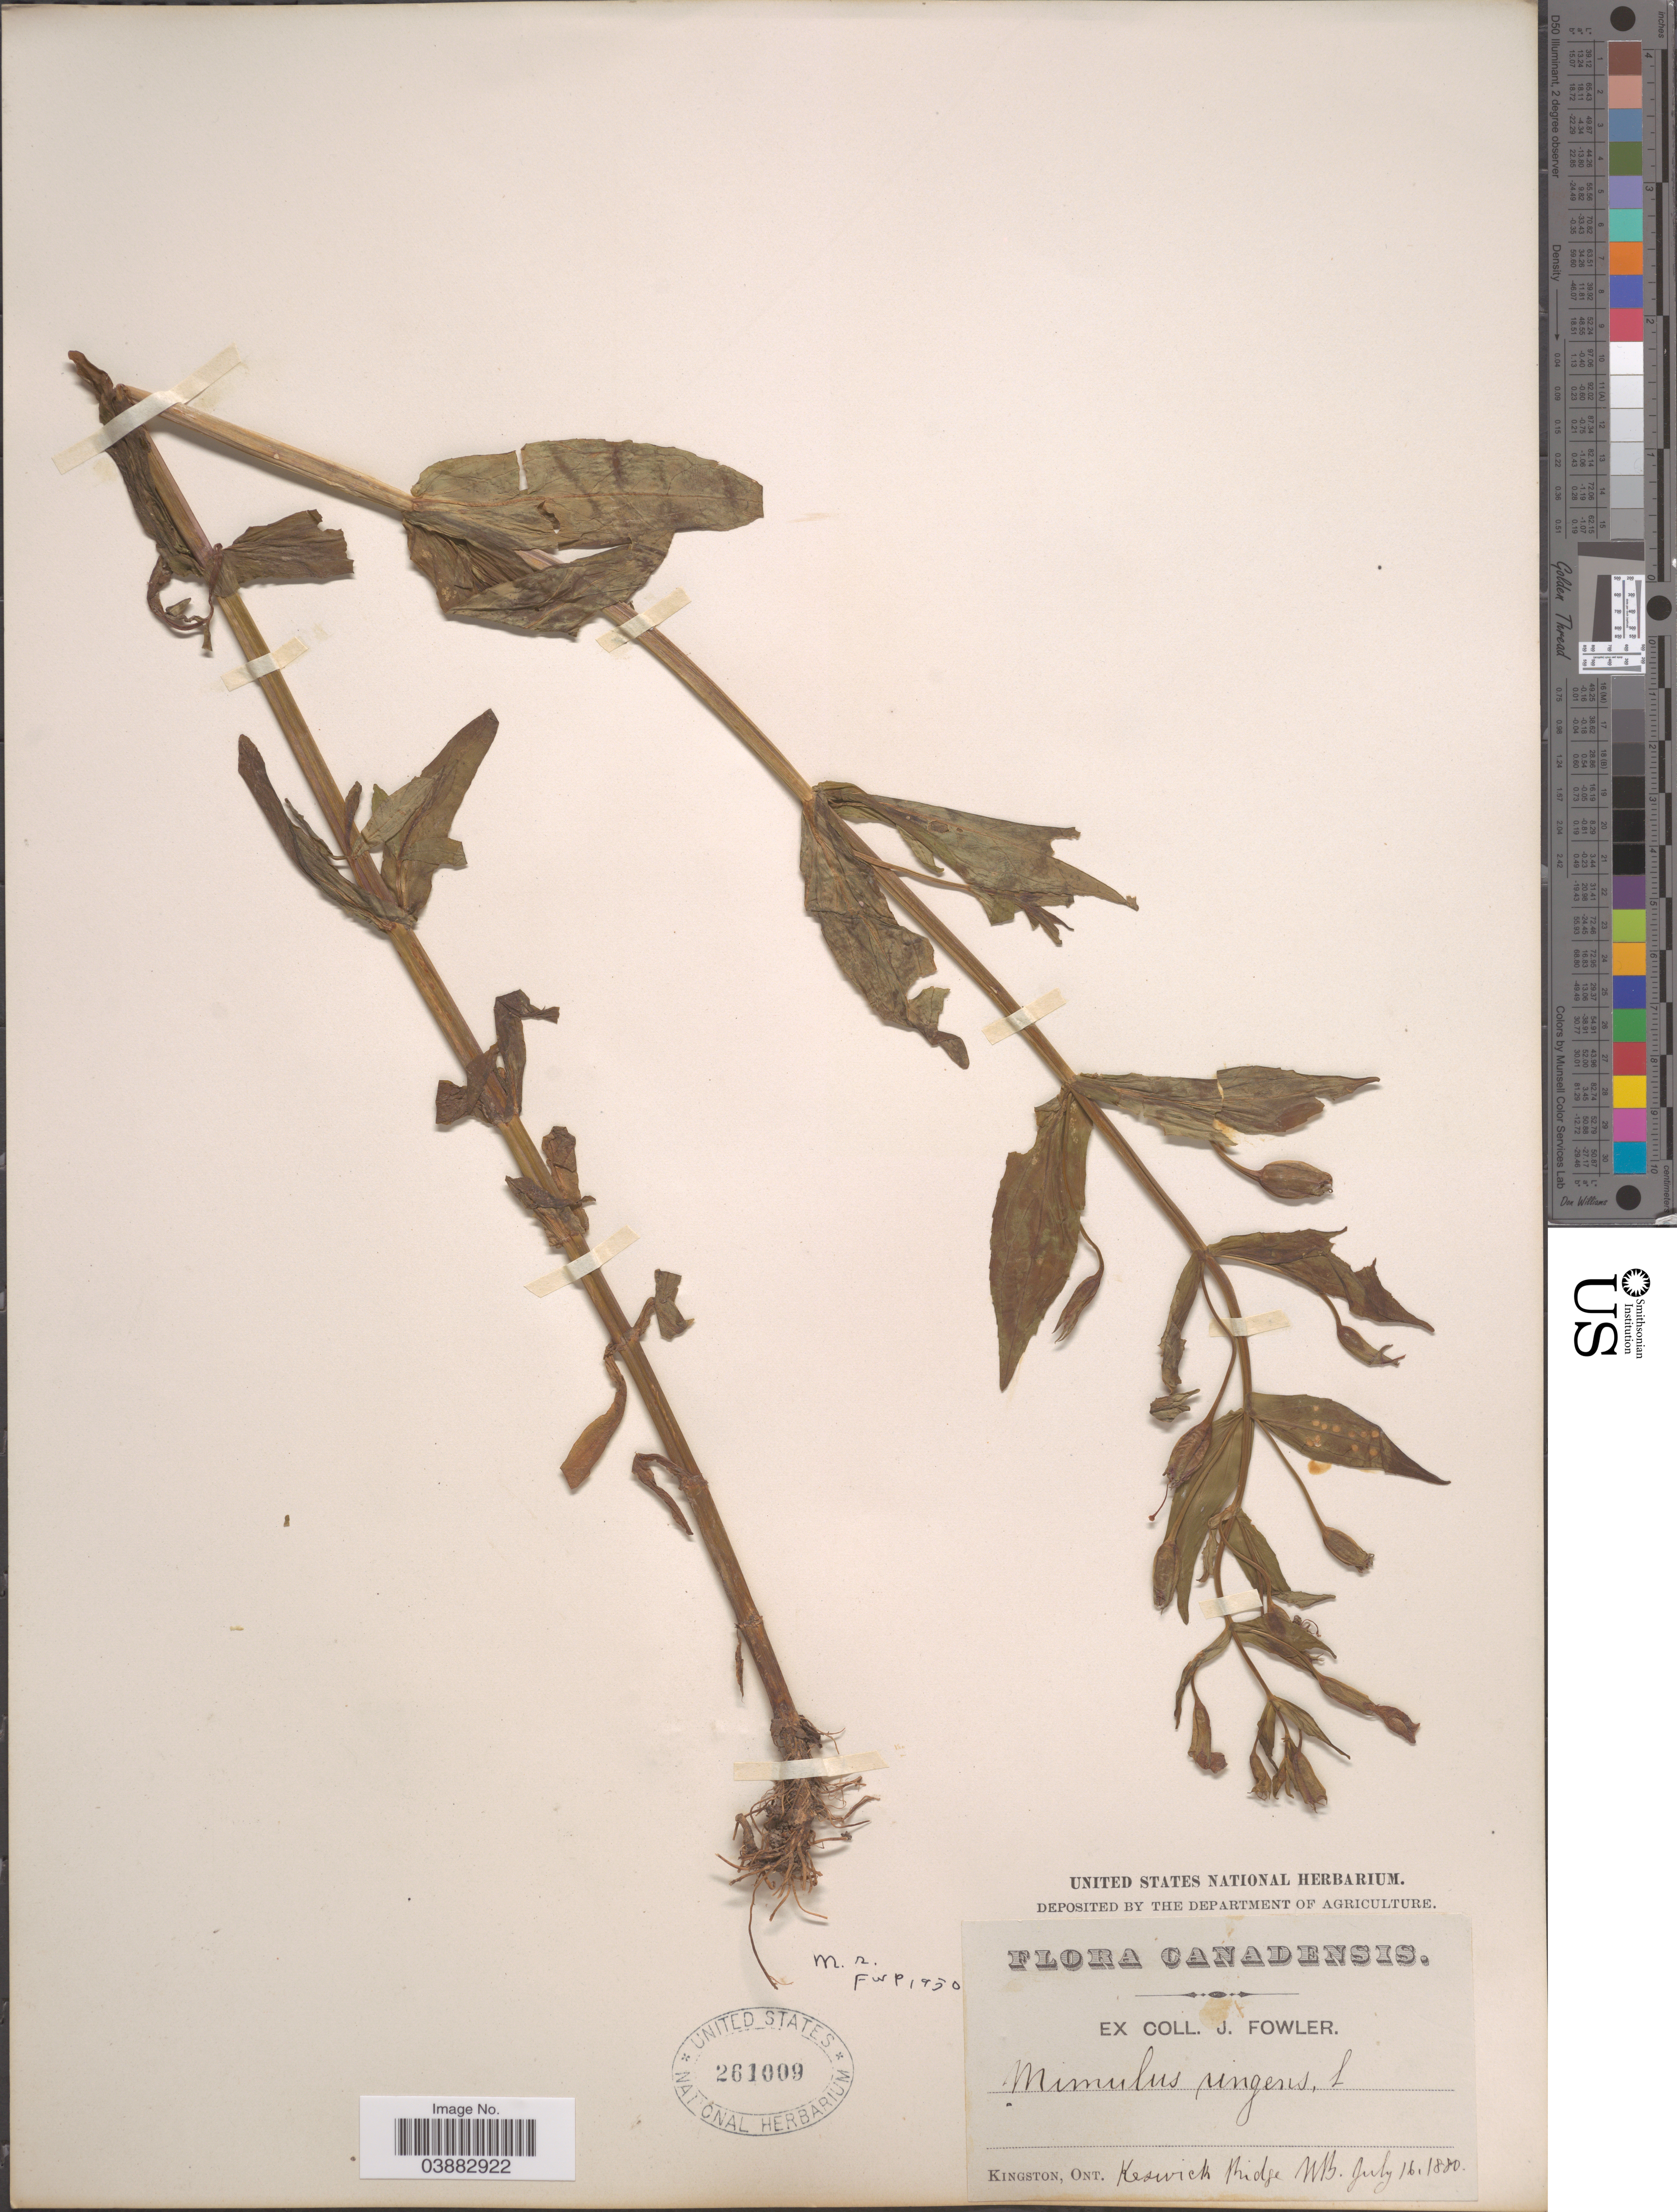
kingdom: Plantae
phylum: Tracheophyta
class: Magnoliopsida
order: Lamiales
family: Phrymaceae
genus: Mimulus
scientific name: Mimulus ringens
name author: L.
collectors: J. Fowler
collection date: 1880-07-16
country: Canada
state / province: New Brunswick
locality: Keswick Ridge.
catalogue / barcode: US 261009